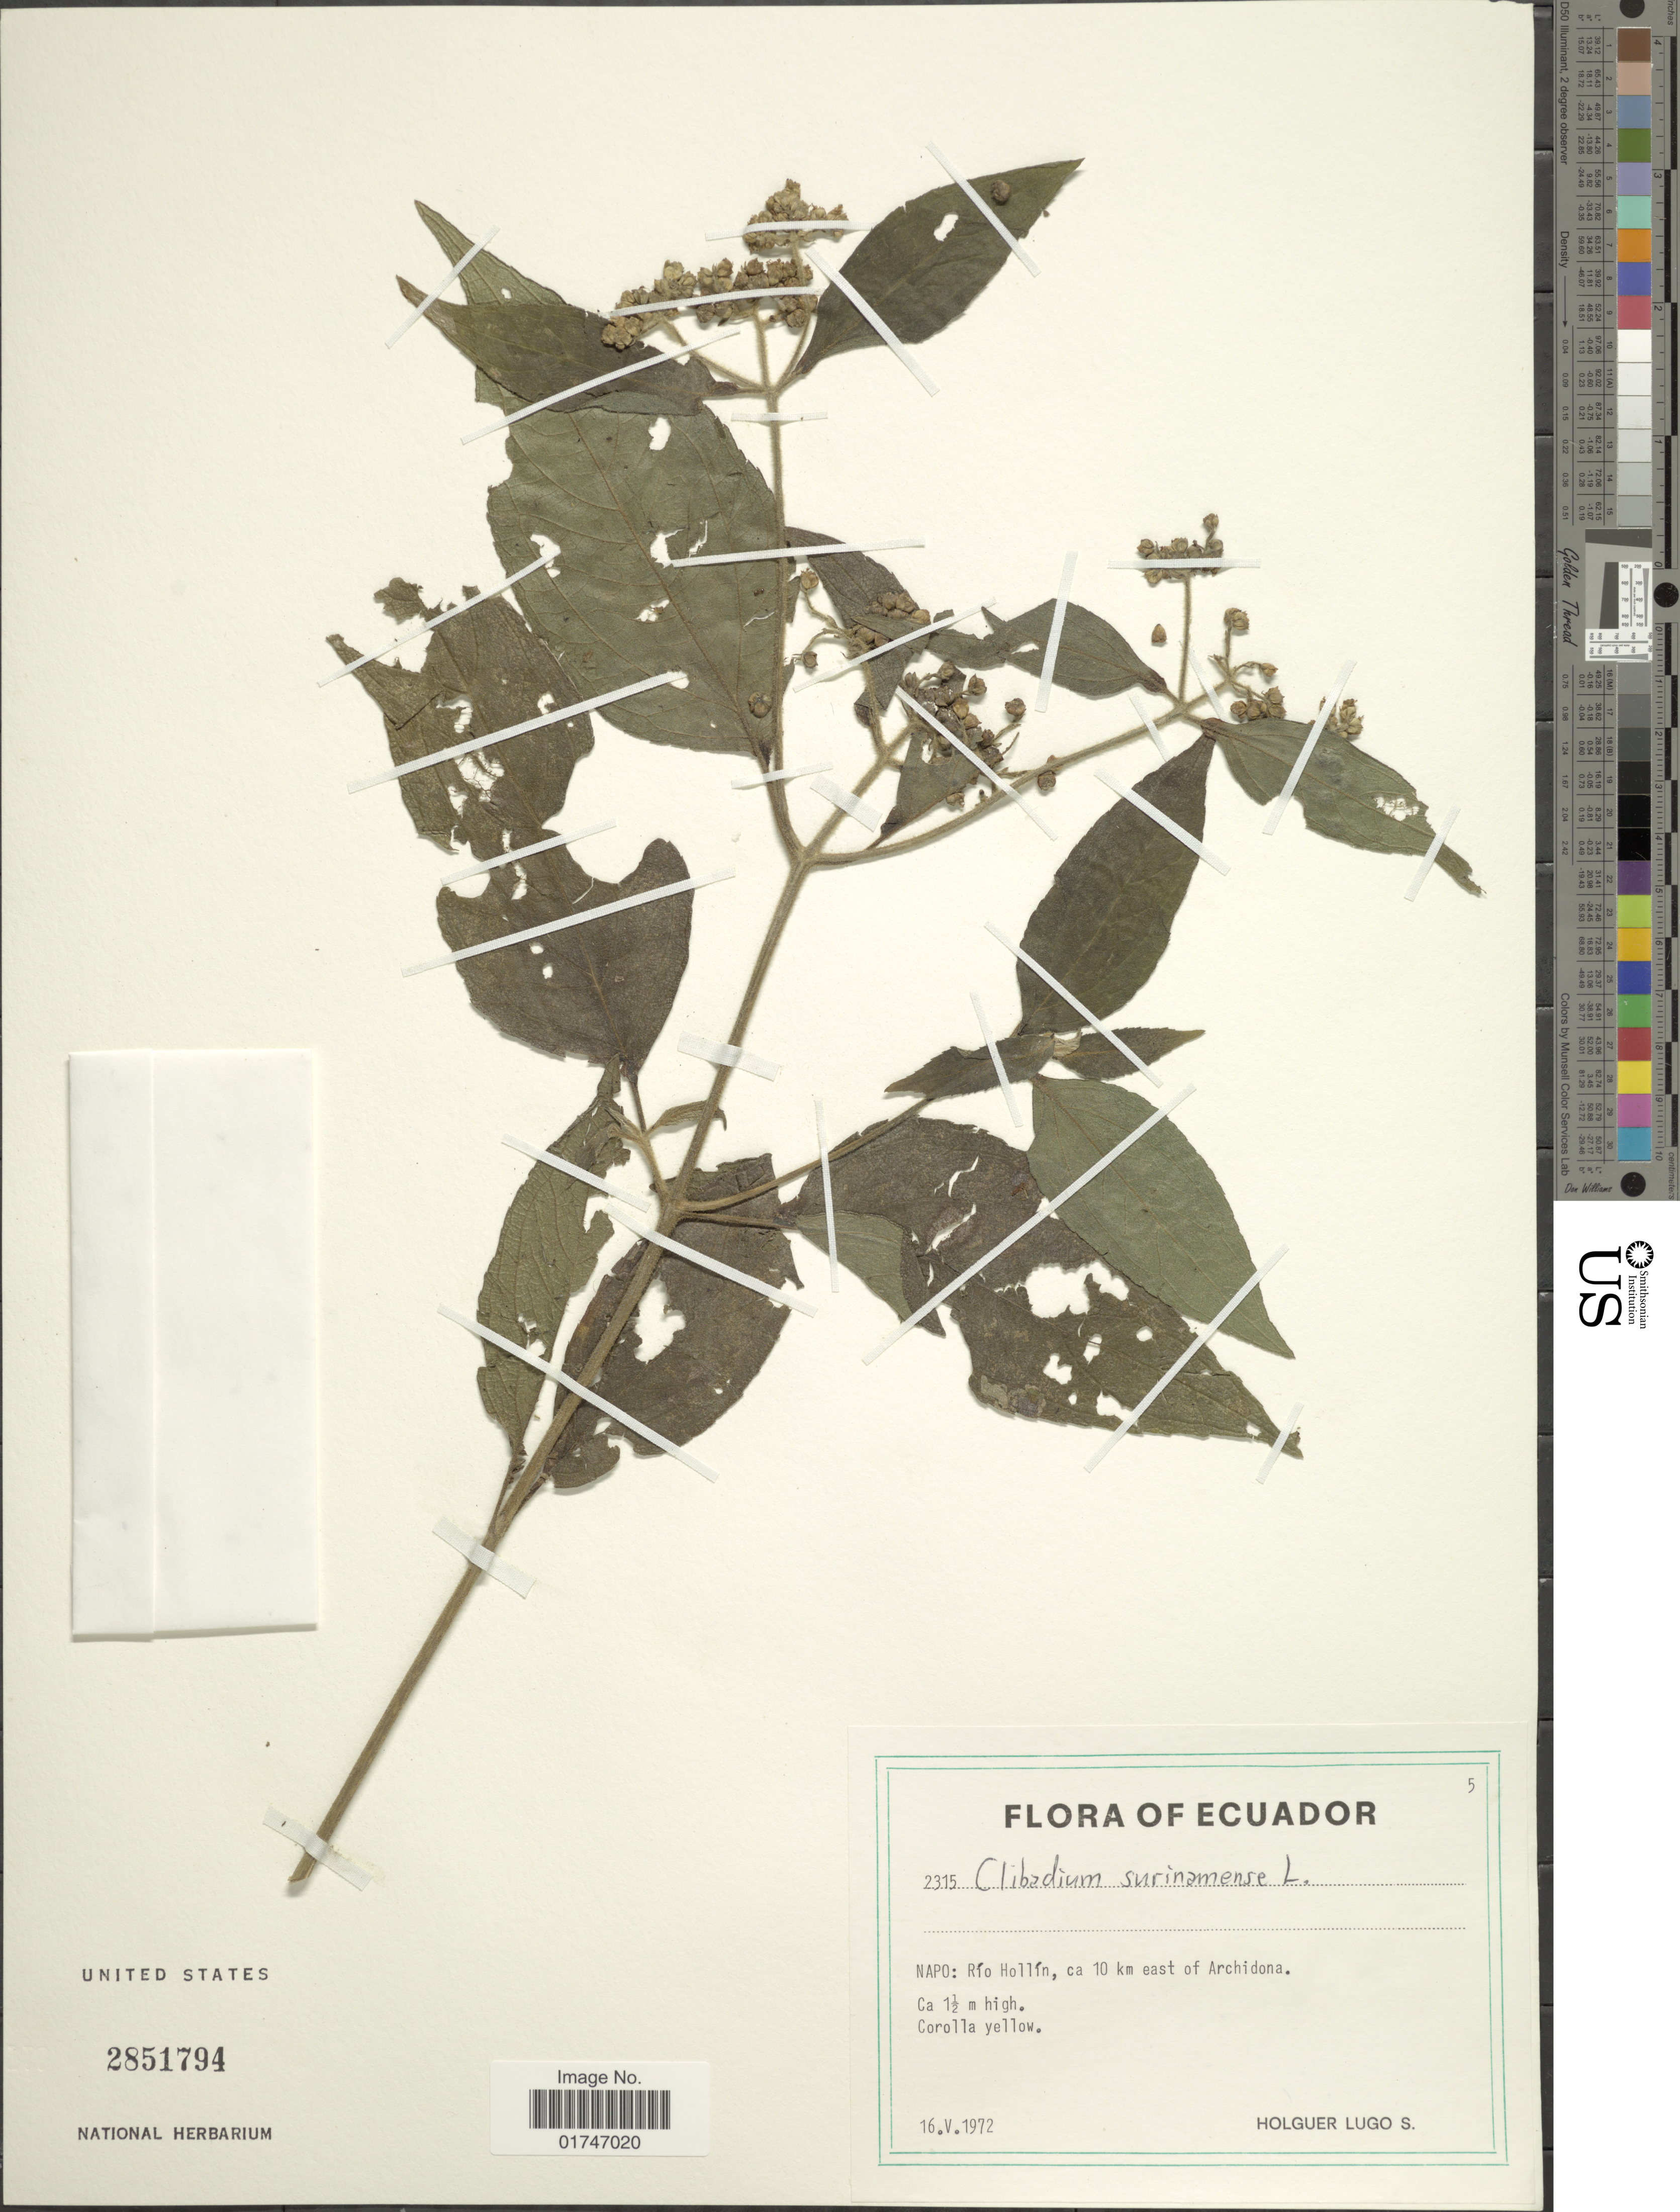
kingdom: Plantae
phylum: Tracheophyta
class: Magnoliopsida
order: Asterales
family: Asteraceae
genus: Clibadium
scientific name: Clibadium surinamense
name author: L.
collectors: H. Lugo S.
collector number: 2315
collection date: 1972-05-16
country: Ecuador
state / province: Napo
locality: Napo: Río Hollín, ca 10 km east of Archidona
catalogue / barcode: US 2851794